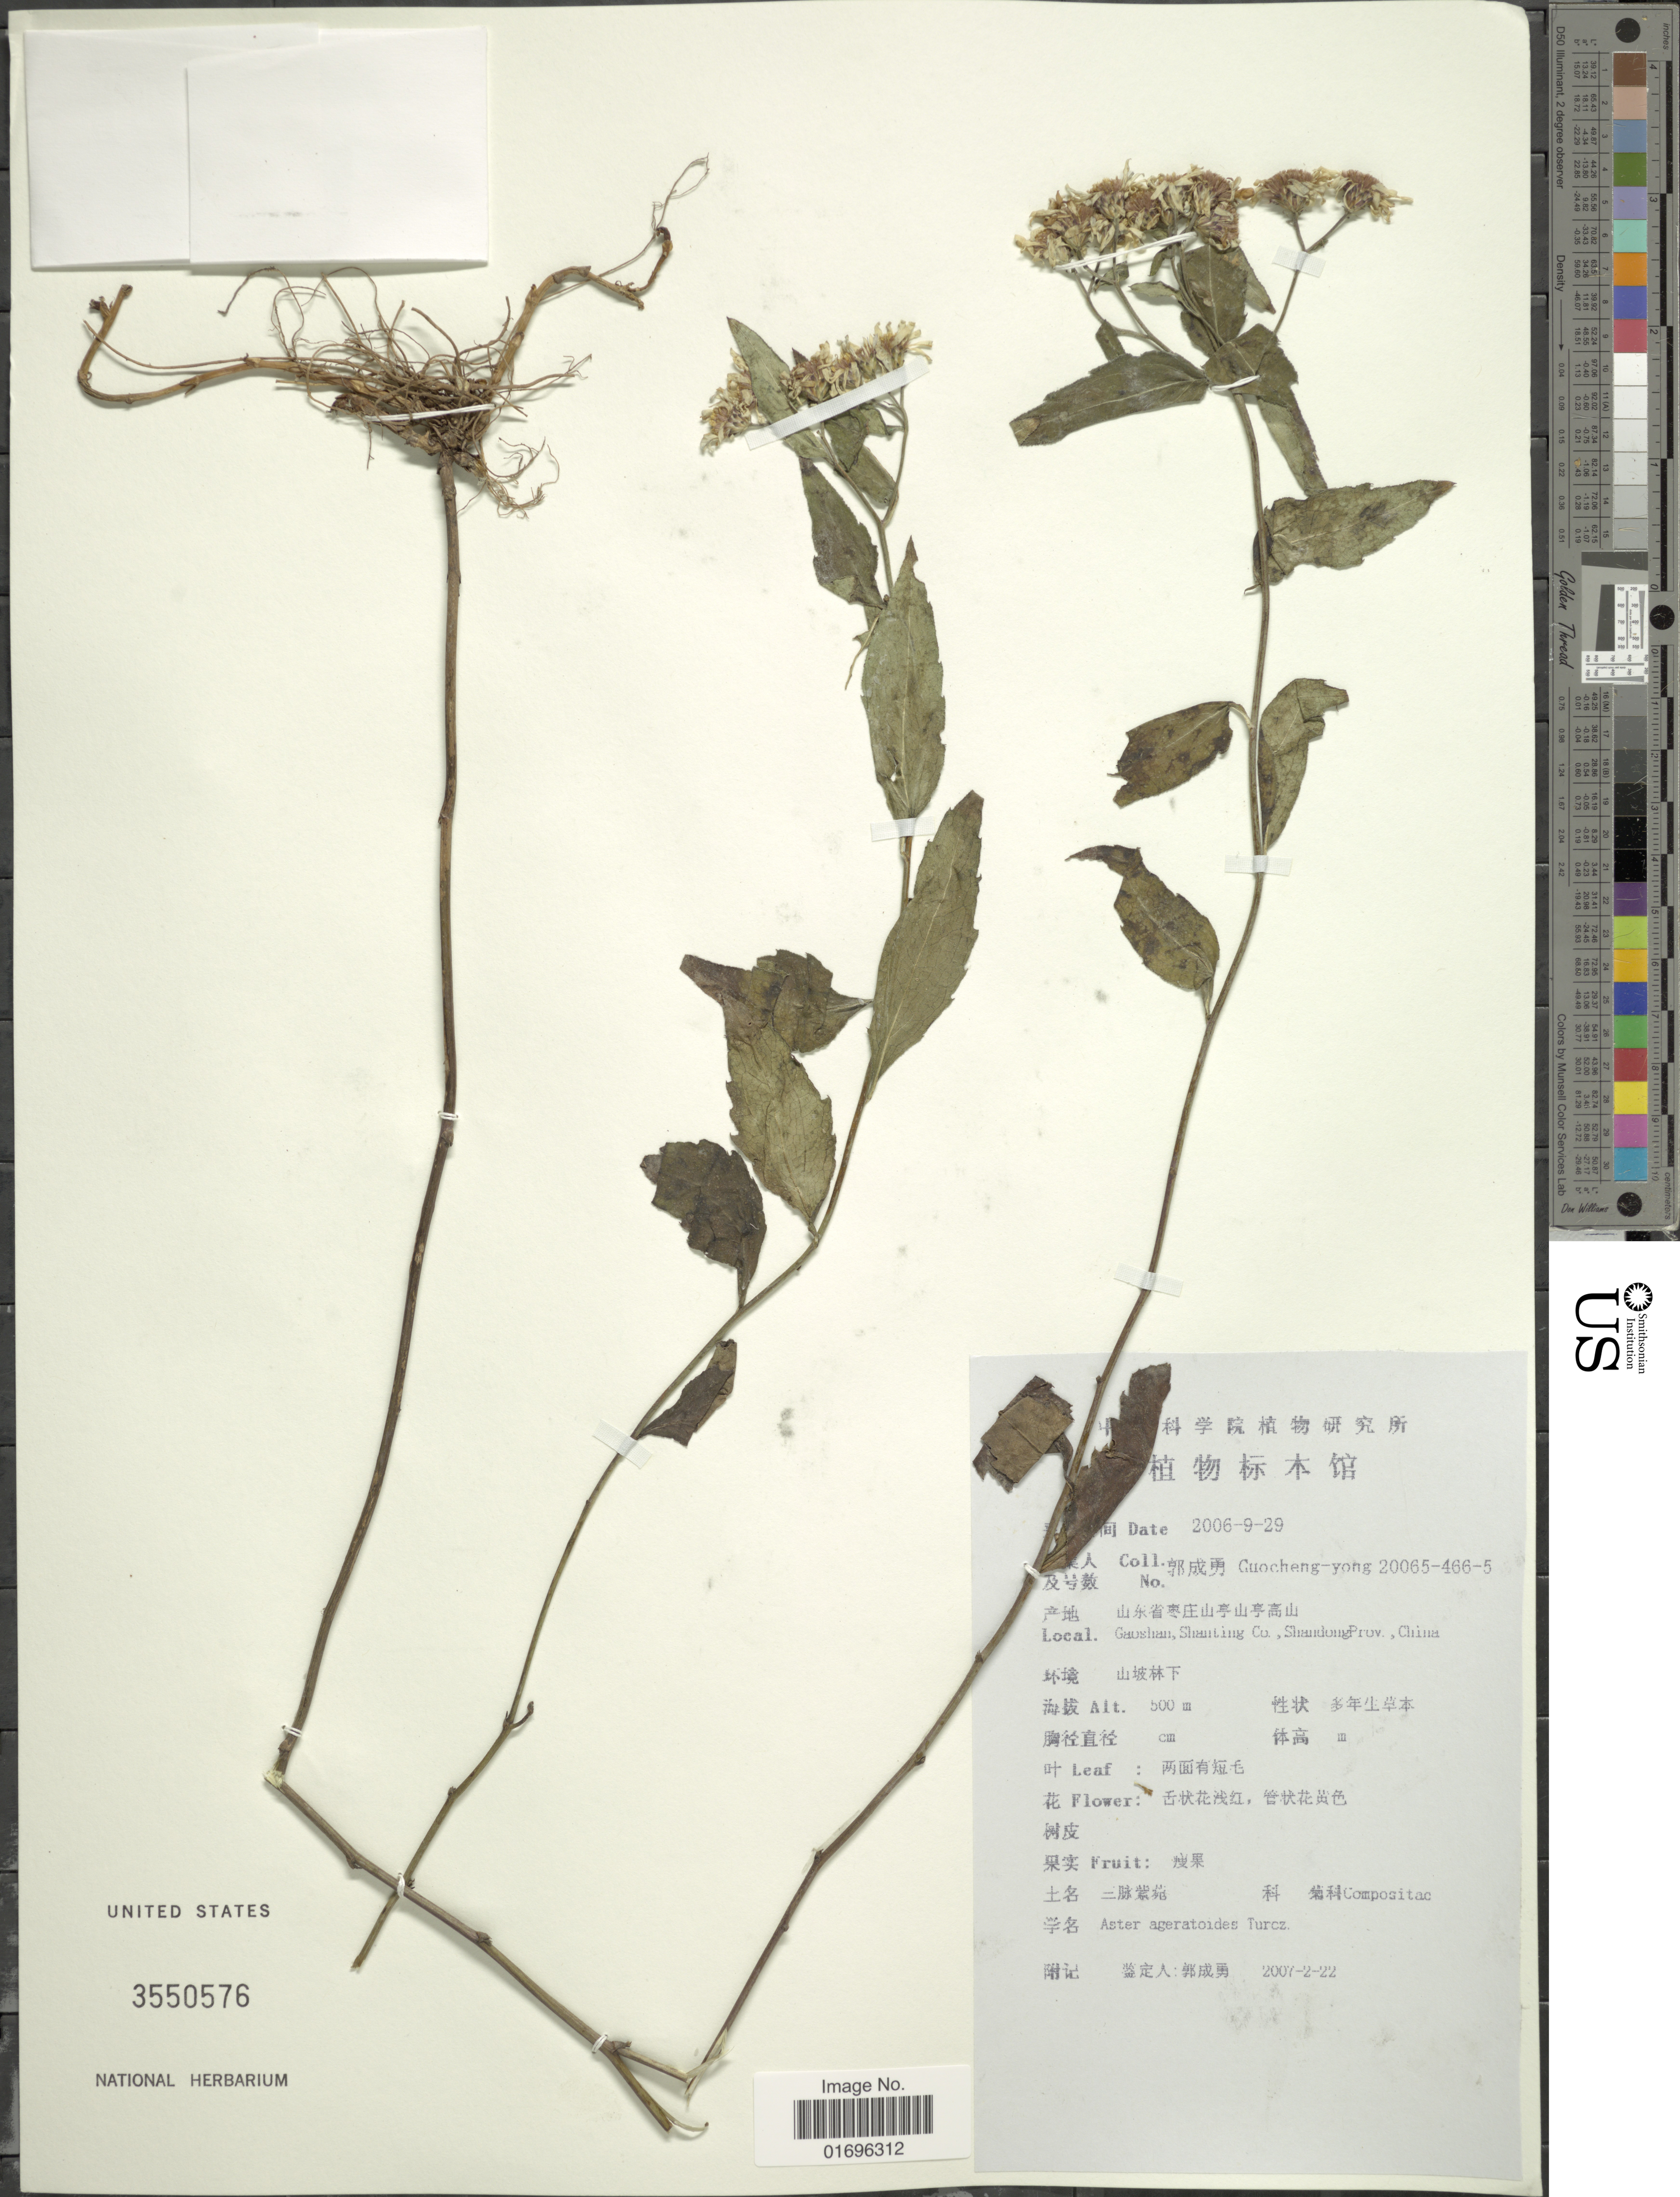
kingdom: Plantae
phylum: Tracheophyta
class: Magnoliopsida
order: Asterales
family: Asteraceae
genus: Aster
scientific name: Aster ageratoides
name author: Turcz.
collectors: Guo cheng-yong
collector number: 20065-466-5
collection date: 2006-09-29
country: China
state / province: Shandong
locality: Gaoshan, Shanting Co., Shandong Prov.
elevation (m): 500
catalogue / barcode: US 3550576